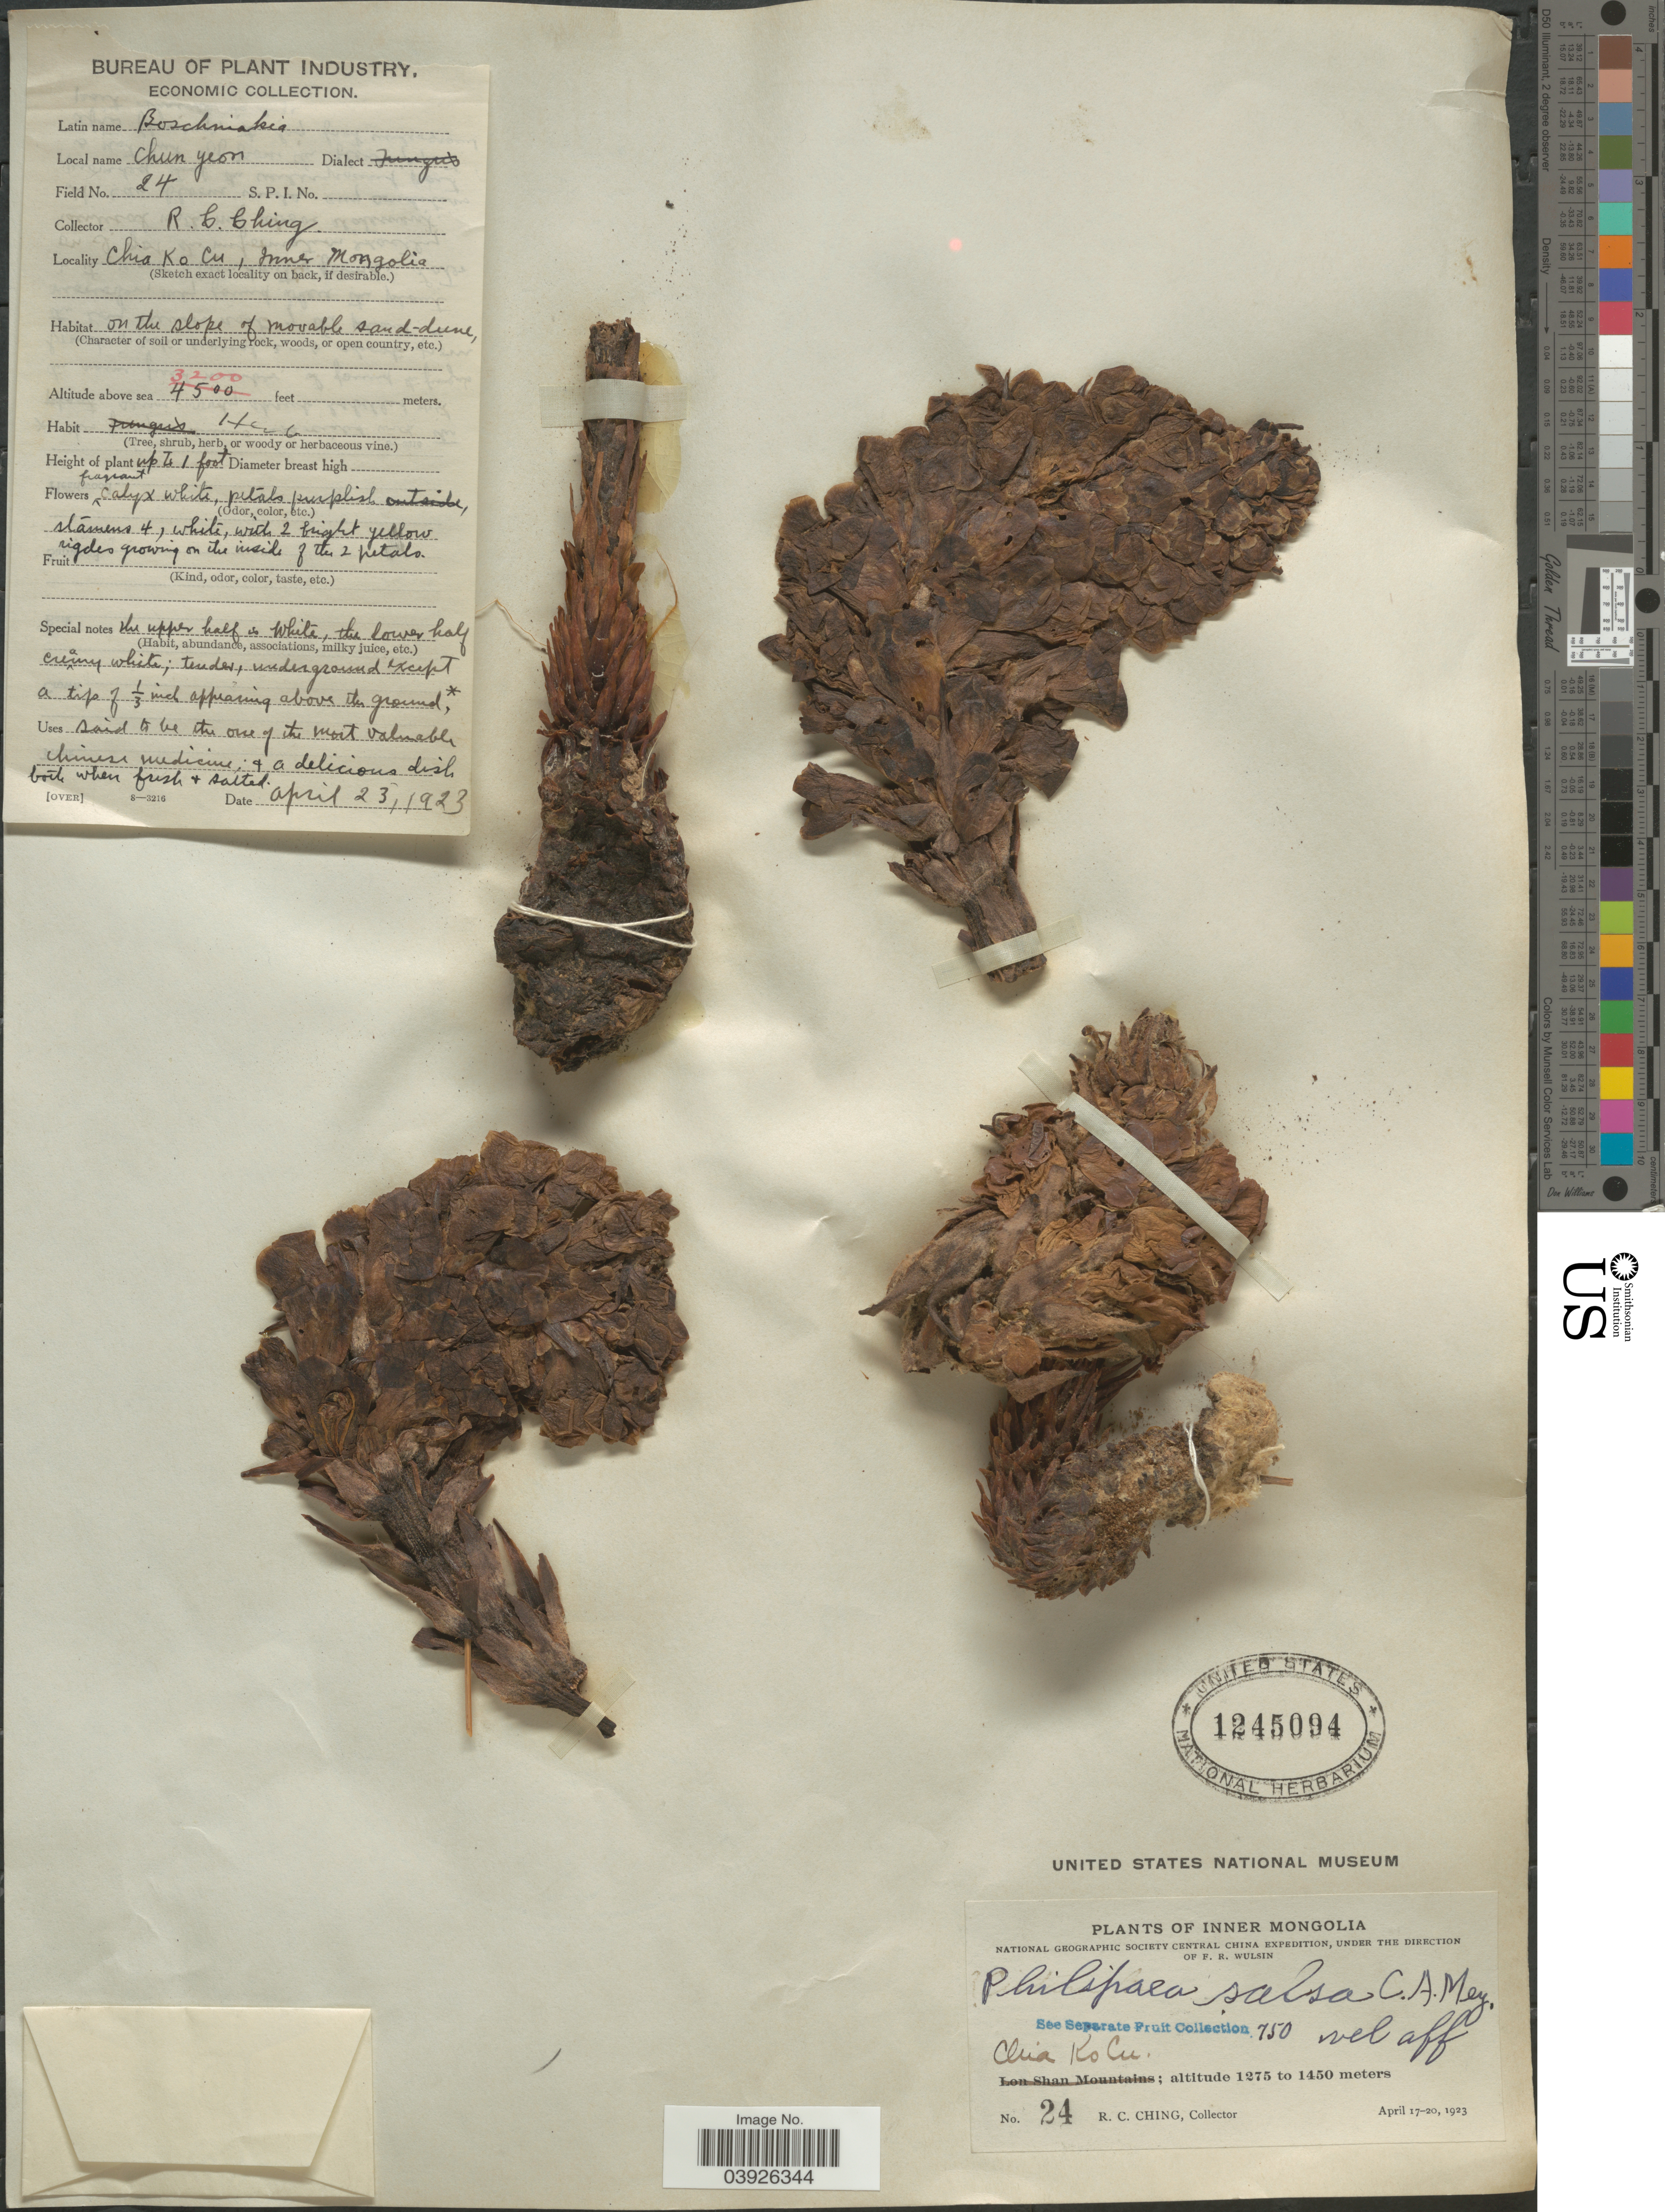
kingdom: Plantae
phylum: Tracheophyta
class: Magnoliopsida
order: Lamiales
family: Orobanchaceae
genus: Phelypaea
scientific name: Phelypaea salsa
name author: C.A. Mey.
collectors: R. C. Ching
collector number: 24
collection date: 1923-04-23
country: China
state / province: Nei Monggol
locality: Inner Mongolia. Chia Ko Cu.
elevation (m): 975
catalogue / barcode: US 1245094